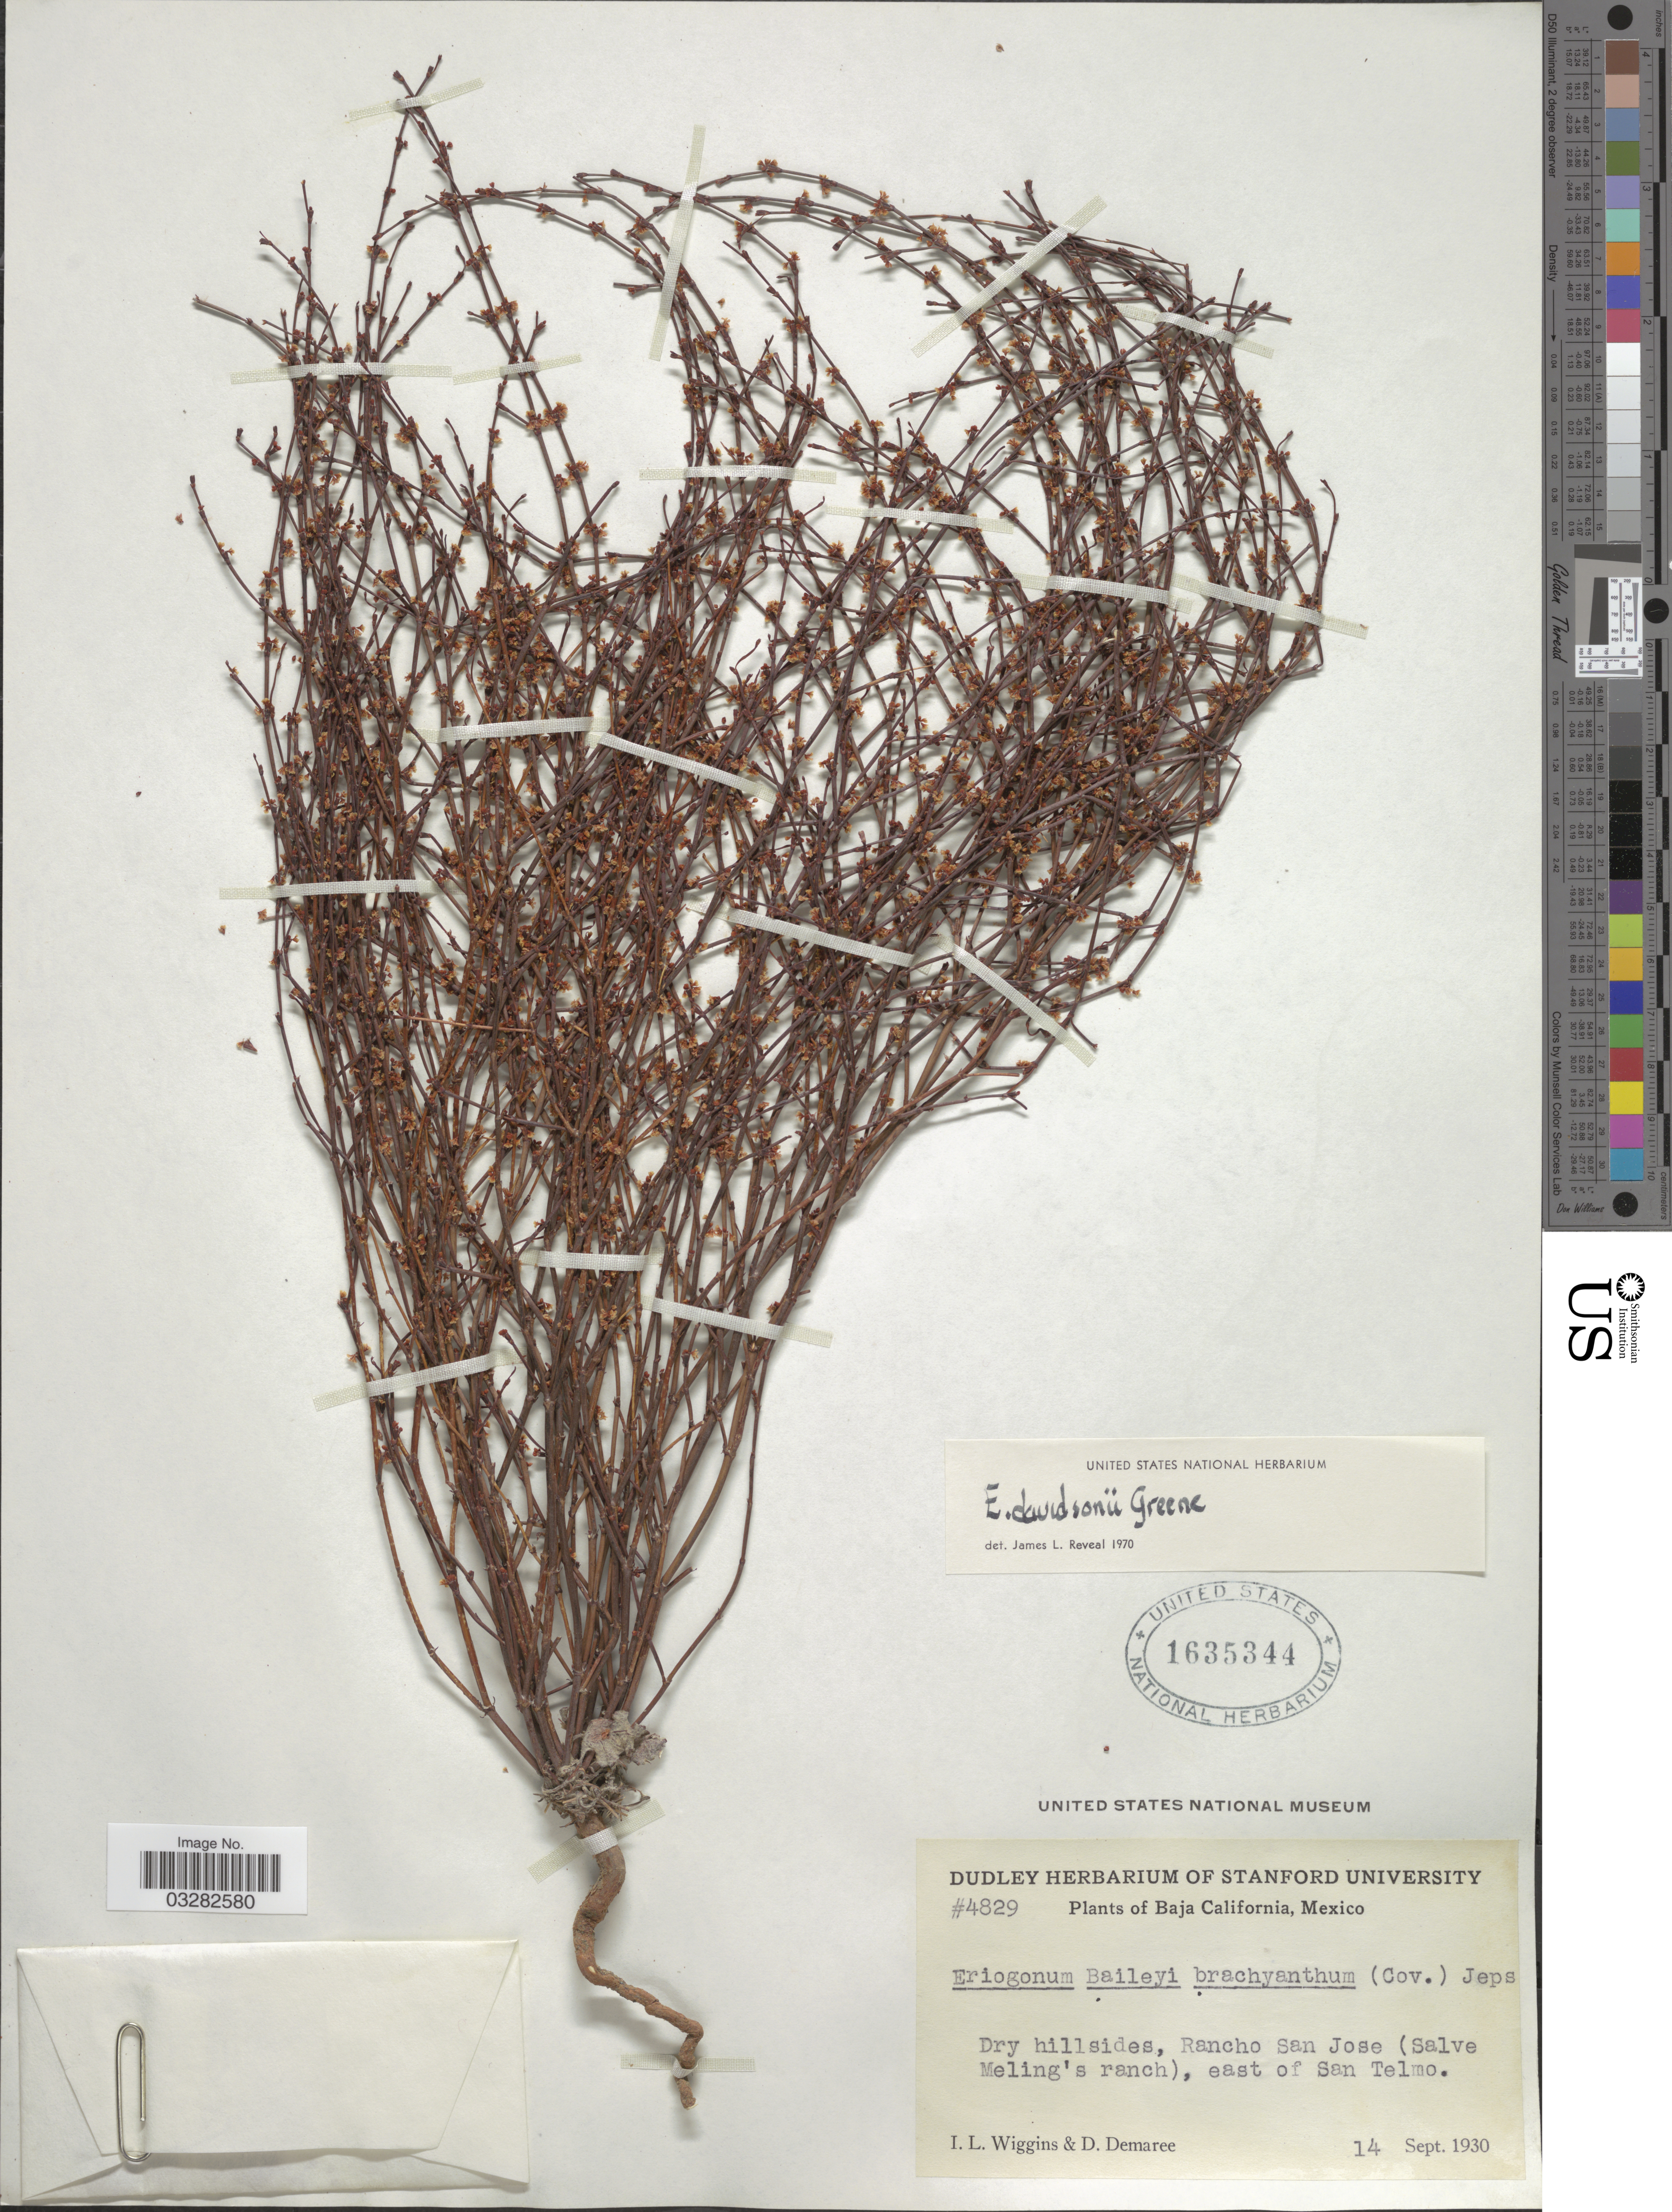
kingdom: Plantae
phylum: Tracheophyta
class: Magnoliopsida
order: Caryophyllales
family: Polygonaceae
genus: Eriogonum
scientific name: Eriogonum davidsonii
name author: Greene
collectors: I. L. Wiggins & D. Demaree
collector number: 4829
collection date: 1930-09-14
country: Mexico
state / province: Baja California Norte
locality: Rancho San Jose (Salve Meling's ranch), east of San Telmo.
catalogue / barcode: US 1635344